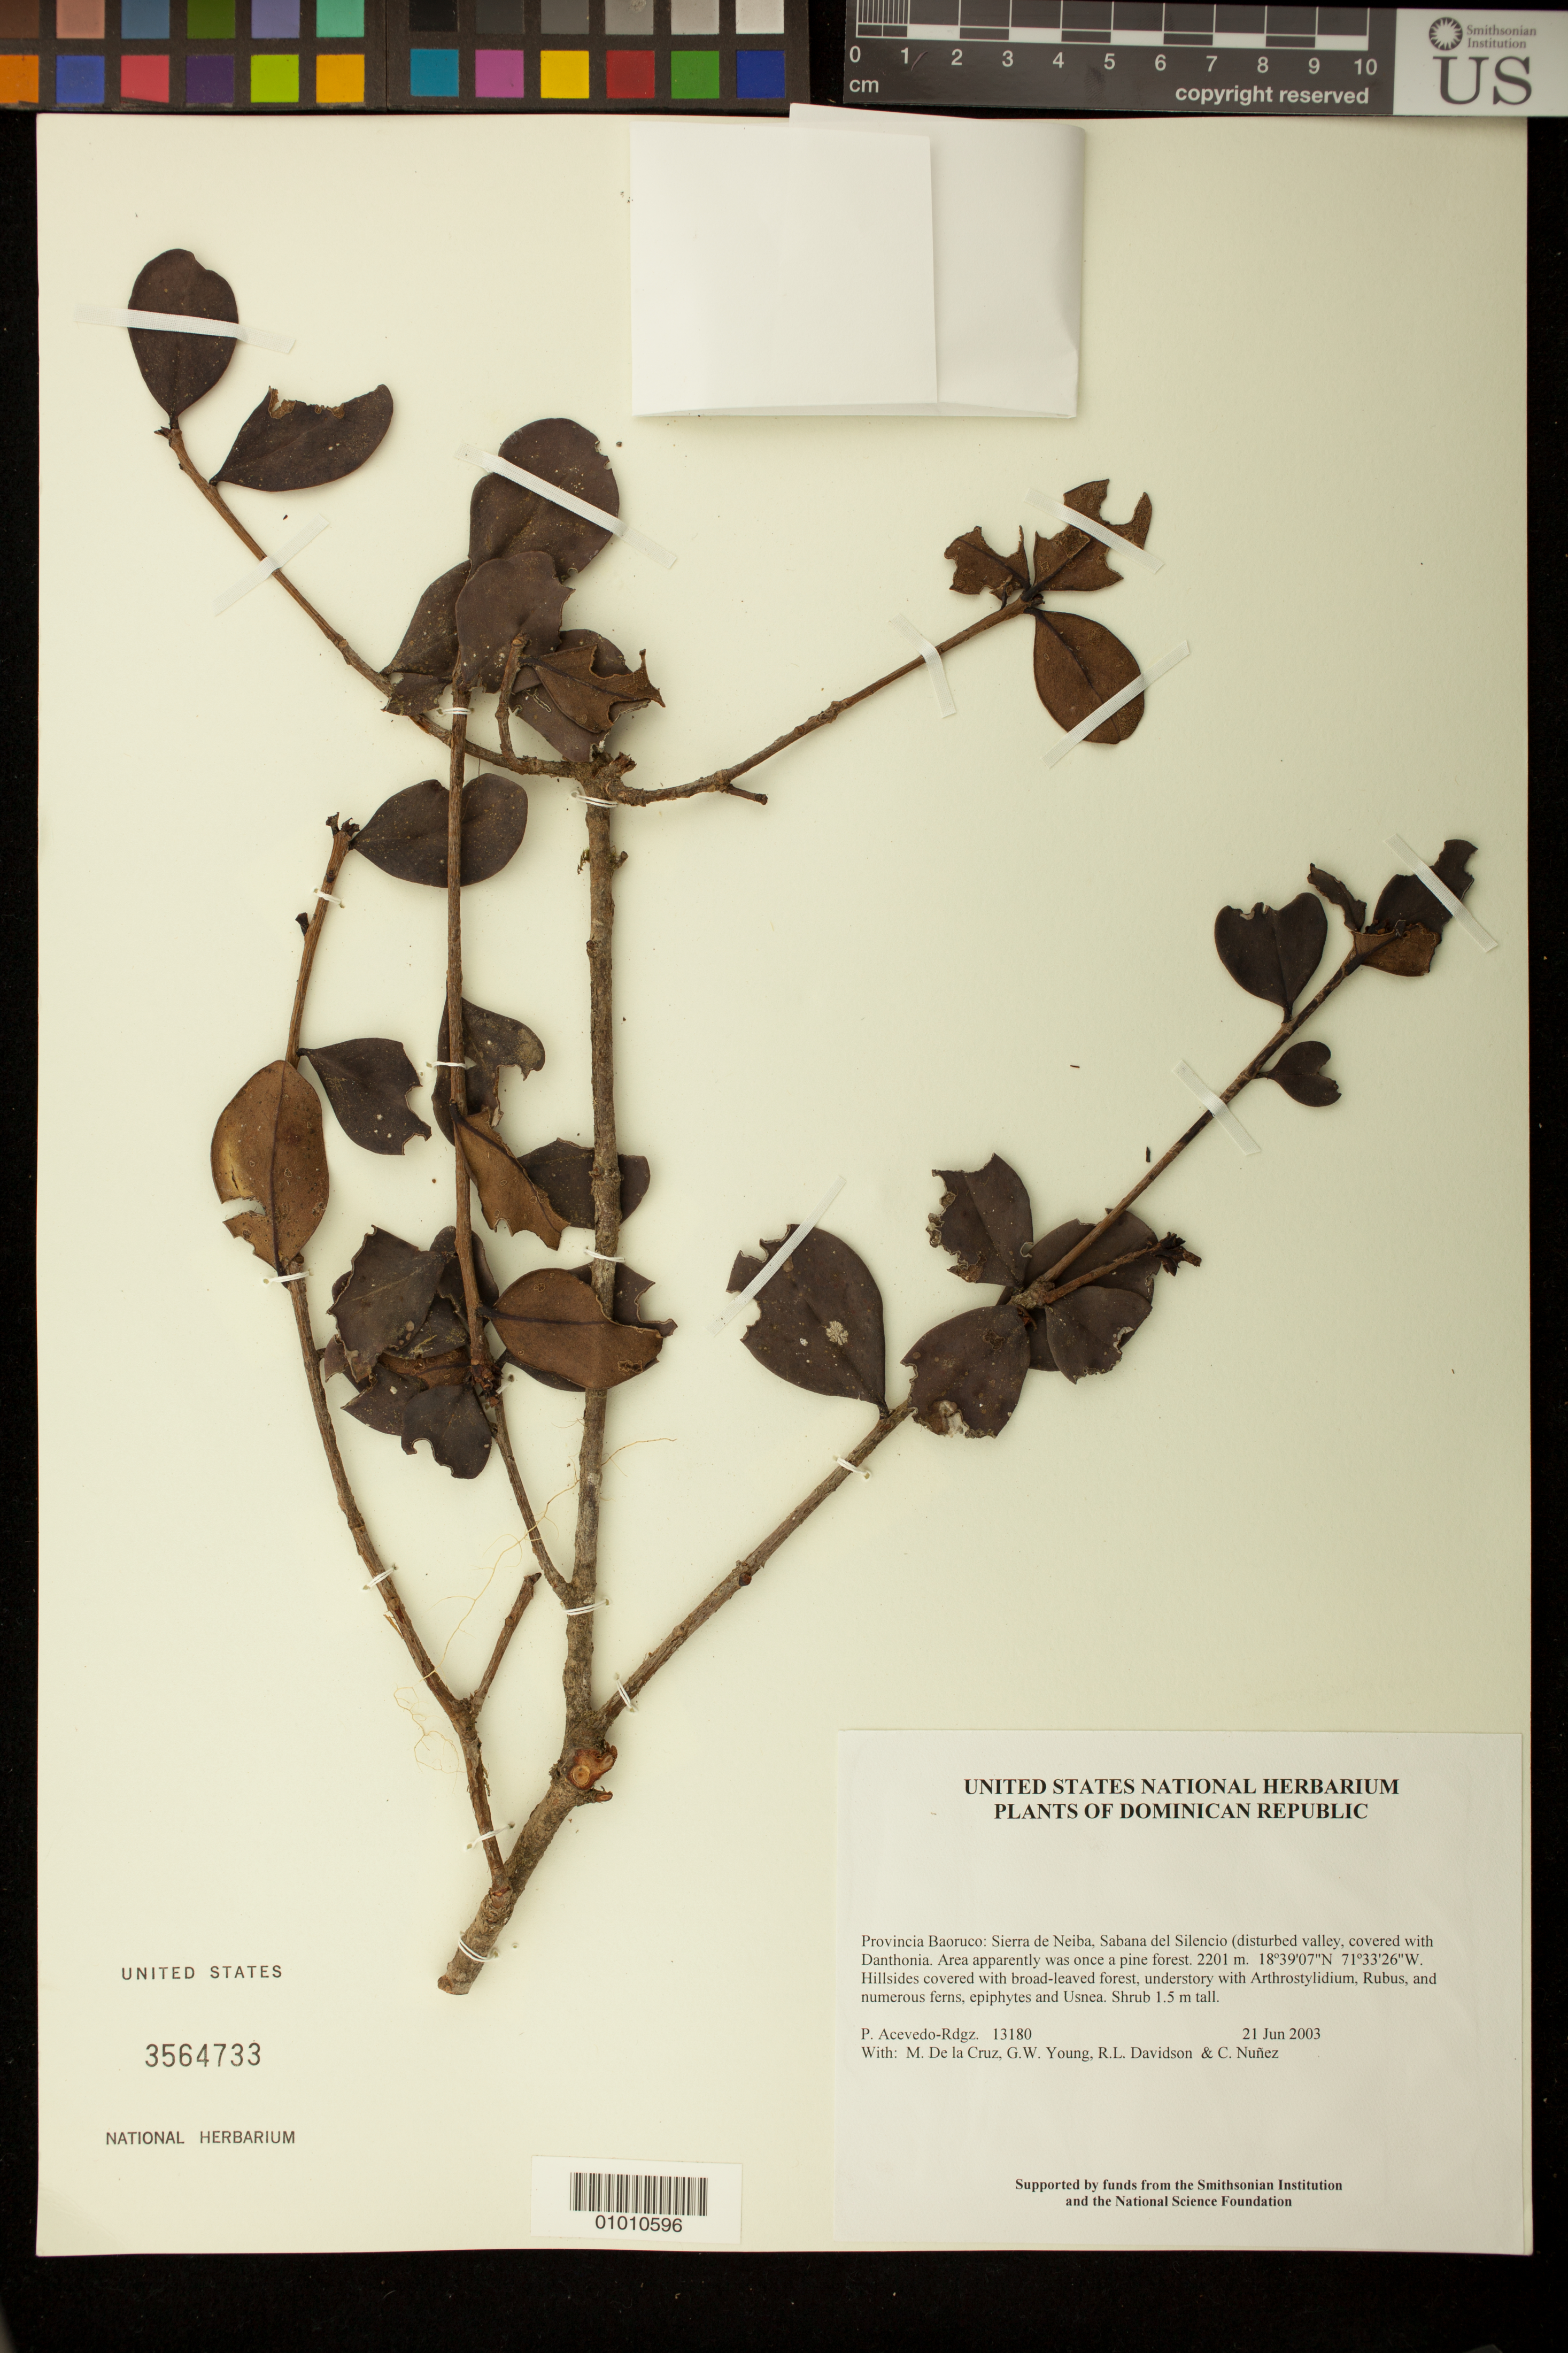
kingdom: Plantae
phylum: Tracheophyta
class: Magnoliopsida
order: Ericales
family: Pentaphylacaceae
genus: Ternstroemia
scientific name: Ternstroemia selleana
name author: Ekman & O.C. Schmidt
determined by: Acevedo-Rodríguez, P., (BOT), Smithsonian Institution - National Museum of Natural History (UNITED STATES)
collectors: P. Acevedo-Rodr., M. de la Cruz, J. Rawlins, G. Young, R. Davidson & C. Nunez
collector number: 13180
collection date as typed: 21 Jun 2003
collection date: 2003-06-21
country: Dominican Republic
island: Hispaniola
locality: Provincia Baoruco: Sierra de Neiba, Sabana del Silencio (disturbed valley, covered with Danthonia. Area apparently was once a pine forest.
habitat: Hillsides covered with broad-leaved forest, understory with Arthrostylidium, Rubus, and numerous ferns, epiphytes and Usnea.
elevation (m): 2201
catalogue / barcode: US 3564733